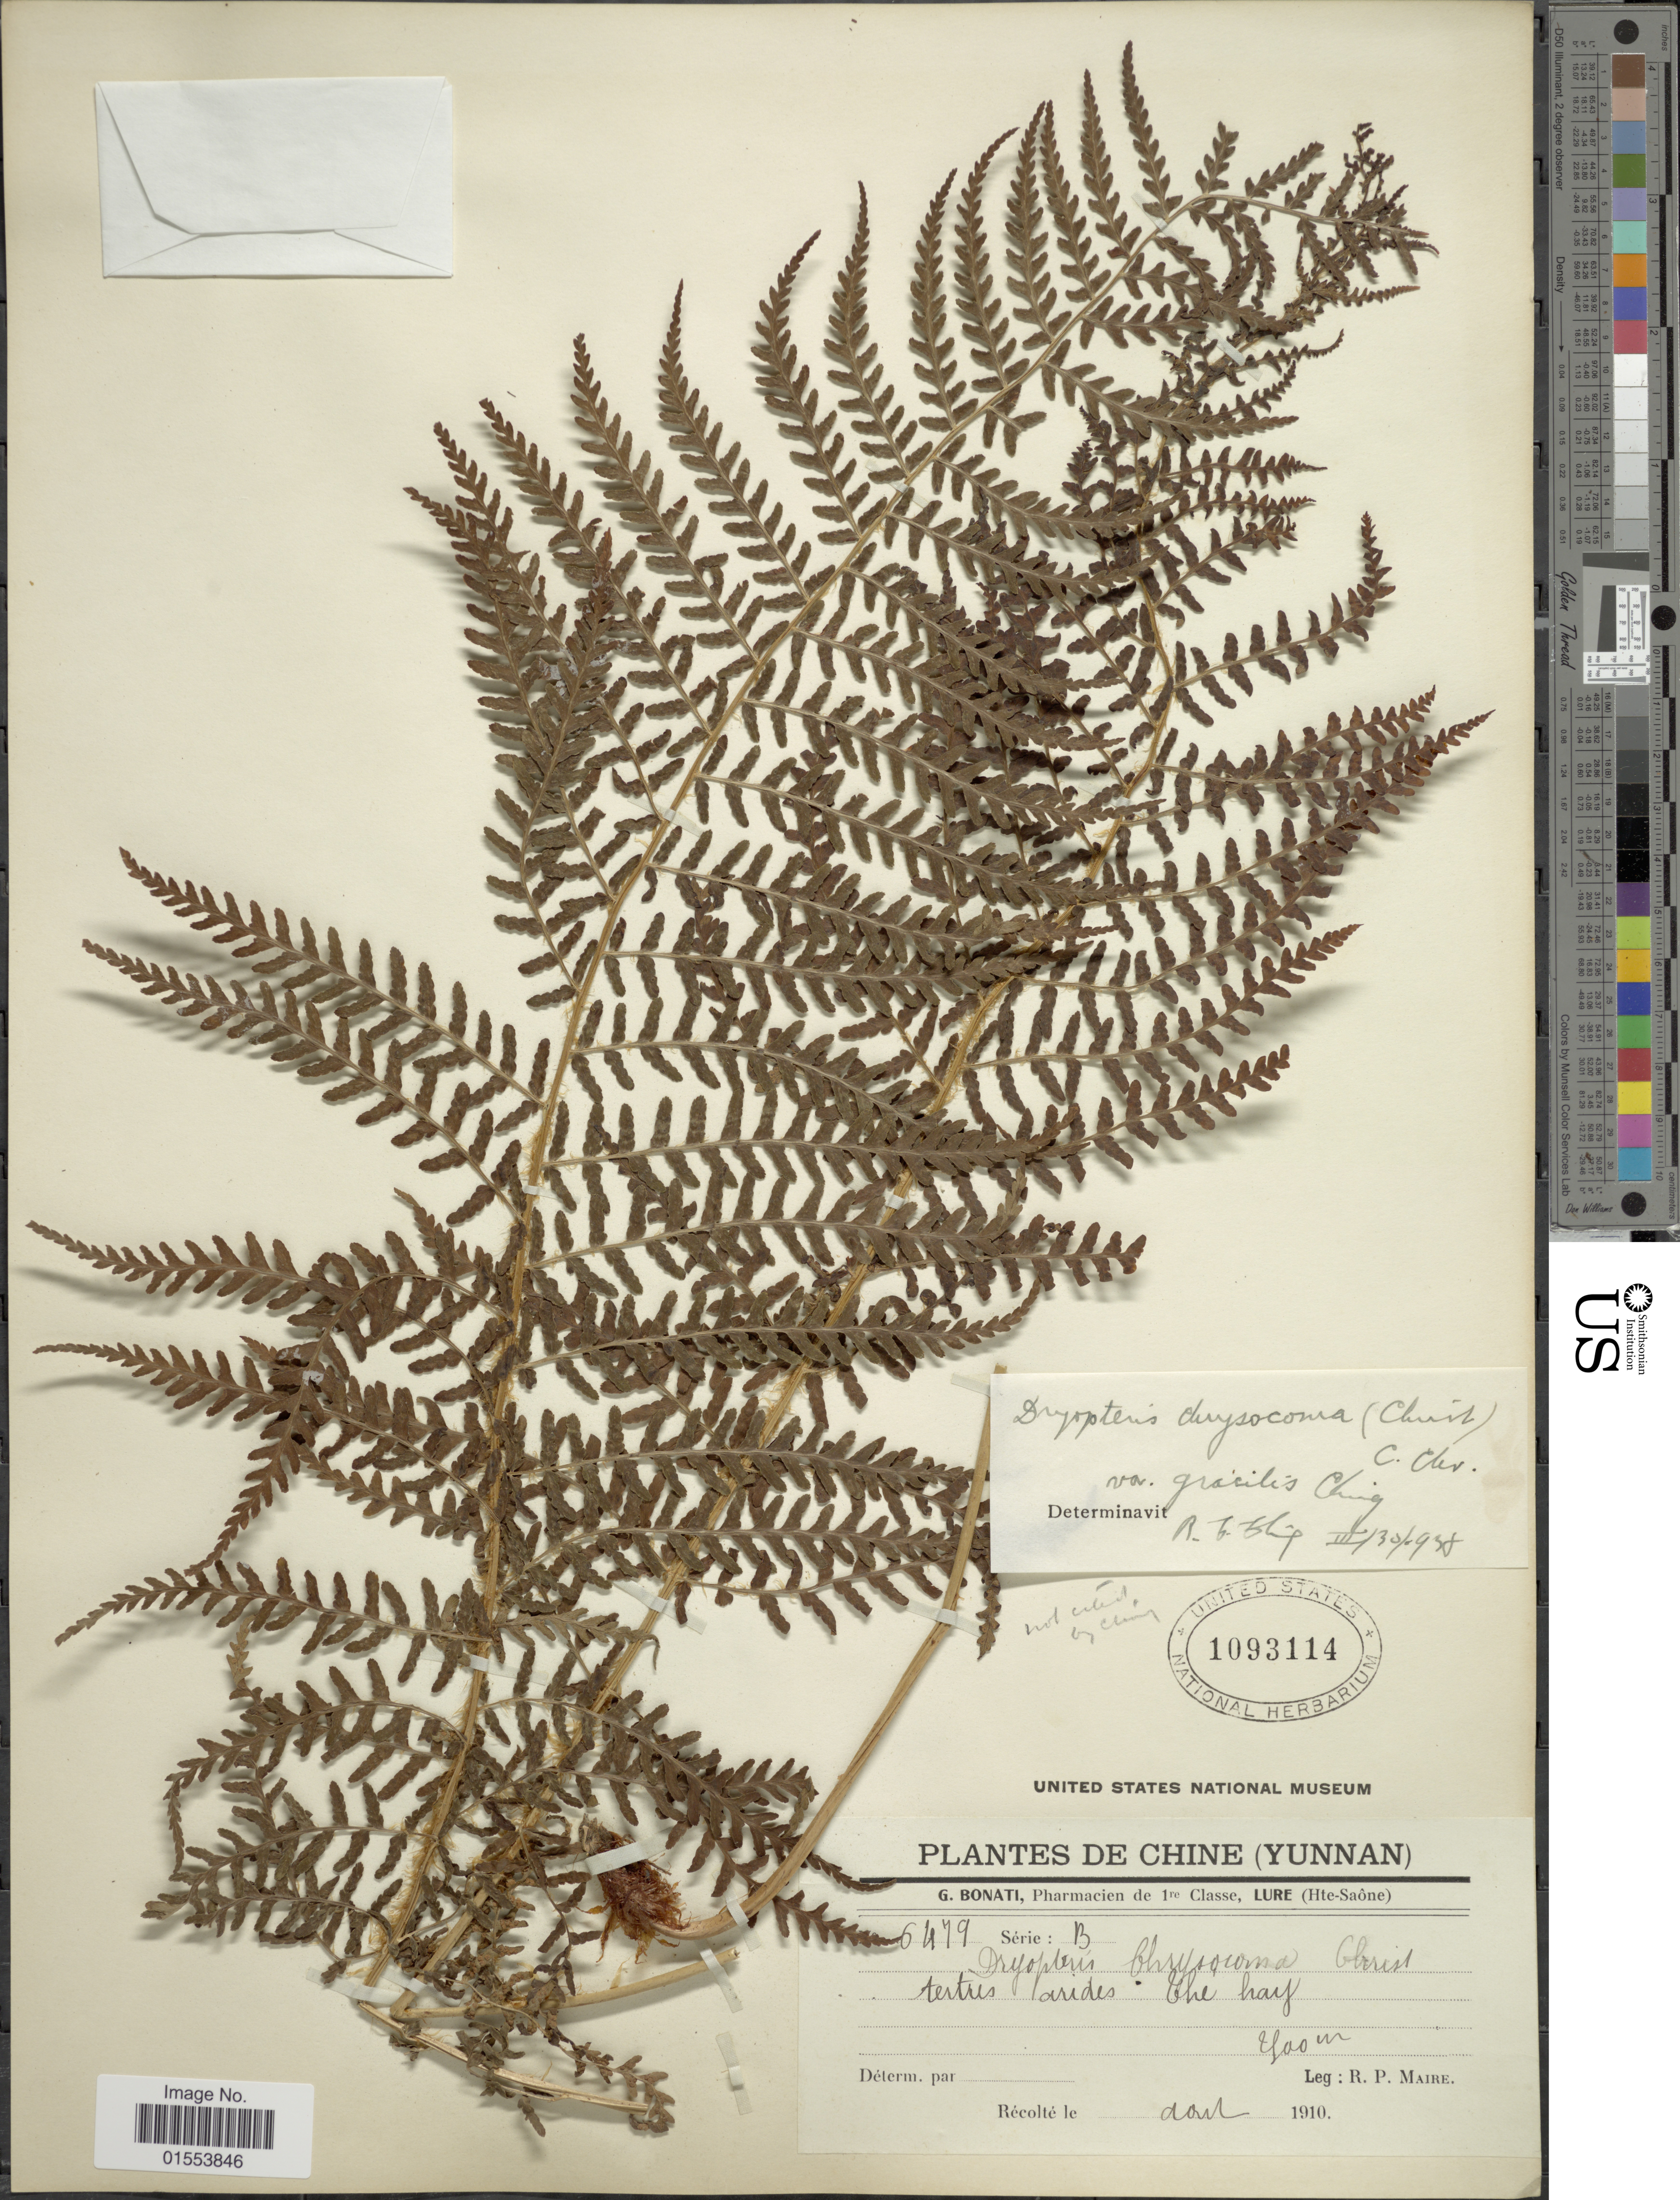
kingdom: Plantae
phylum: Tracheophyta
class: Polypodiopsida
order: Polypodiales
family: Dryopteridaceae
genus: Dryopteris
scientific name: Dryopteris chrysocoma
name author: (Christ) C. Chr.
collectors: R.-P. Maire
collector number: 6479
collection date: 1910-08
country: China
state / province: Yunnan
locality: Chine (Yunnan), Tretres arides The bay. [interpreted]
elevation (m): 2500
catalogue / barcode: US 1093114